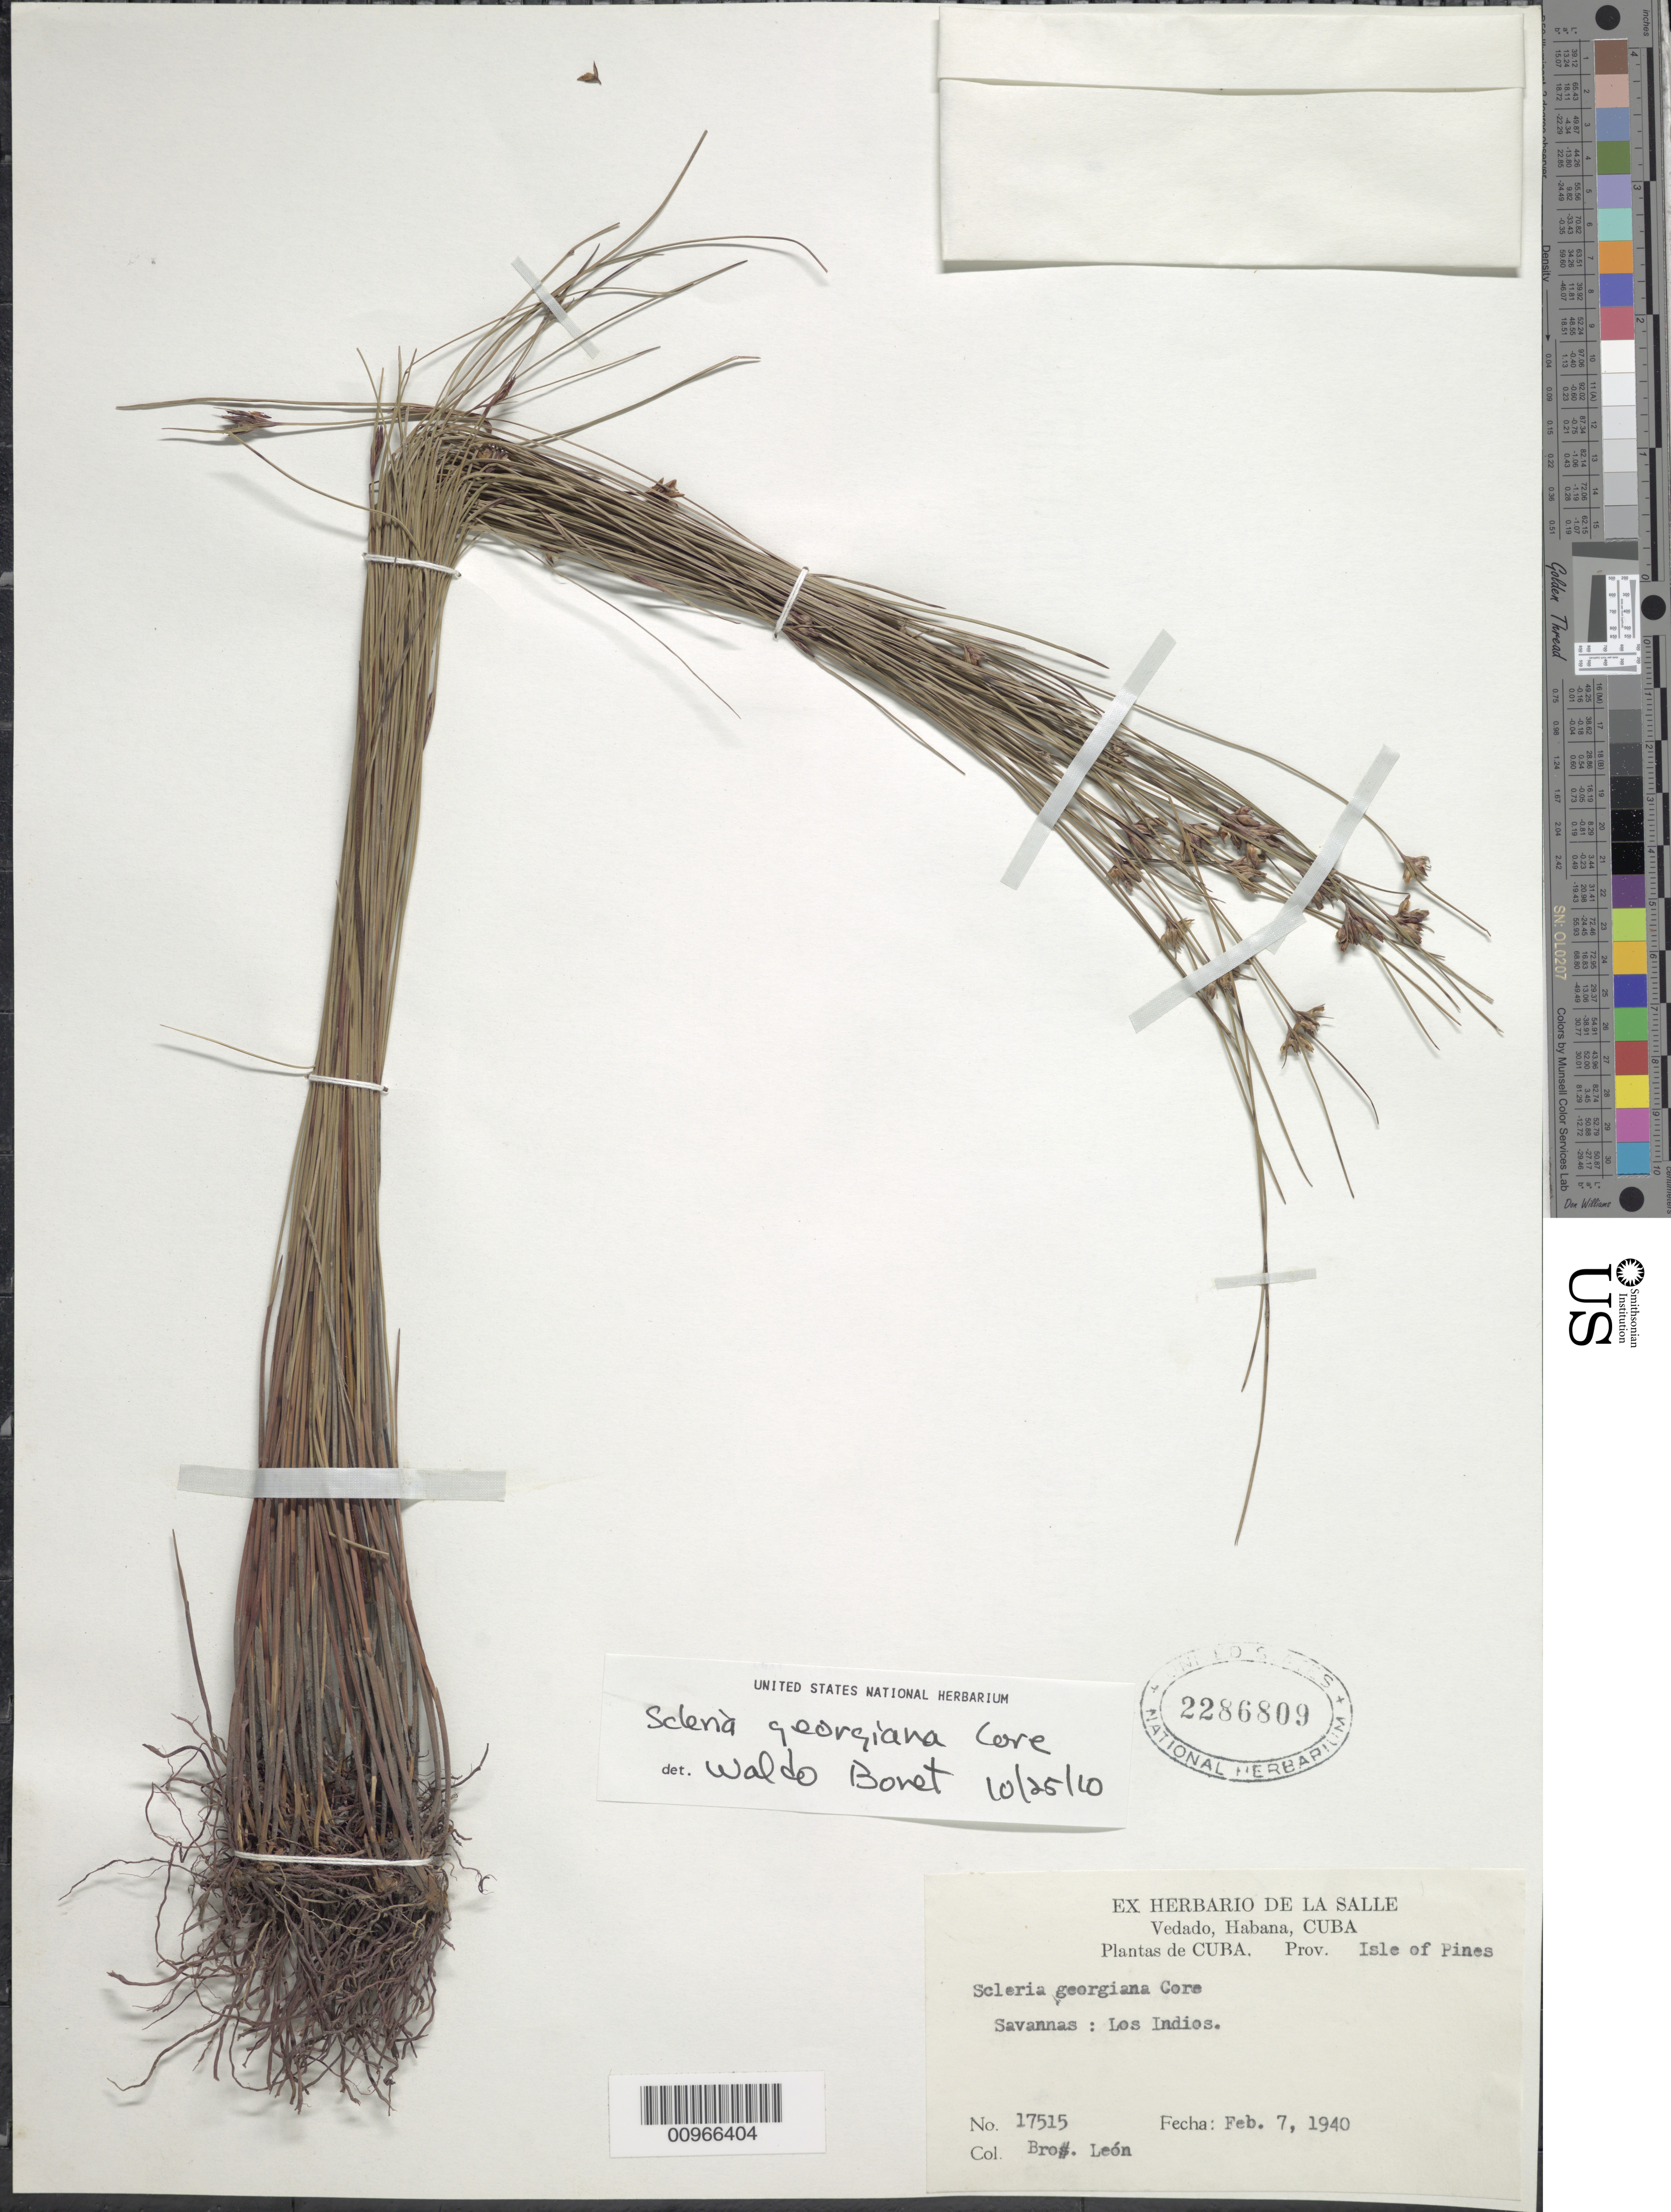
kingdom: Plantae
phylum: Tracheophyta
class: Liliopsida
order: Poales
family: Cyperaceae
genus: Scleria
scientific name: Scleria georgiana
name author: Core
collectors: Bro. León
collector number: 17515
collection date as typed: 07 Feb 1940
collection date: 1940-02-07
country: Cuba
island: Isla de la Juventud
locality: Los Indios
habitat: Savannas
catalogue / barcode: US 2286809